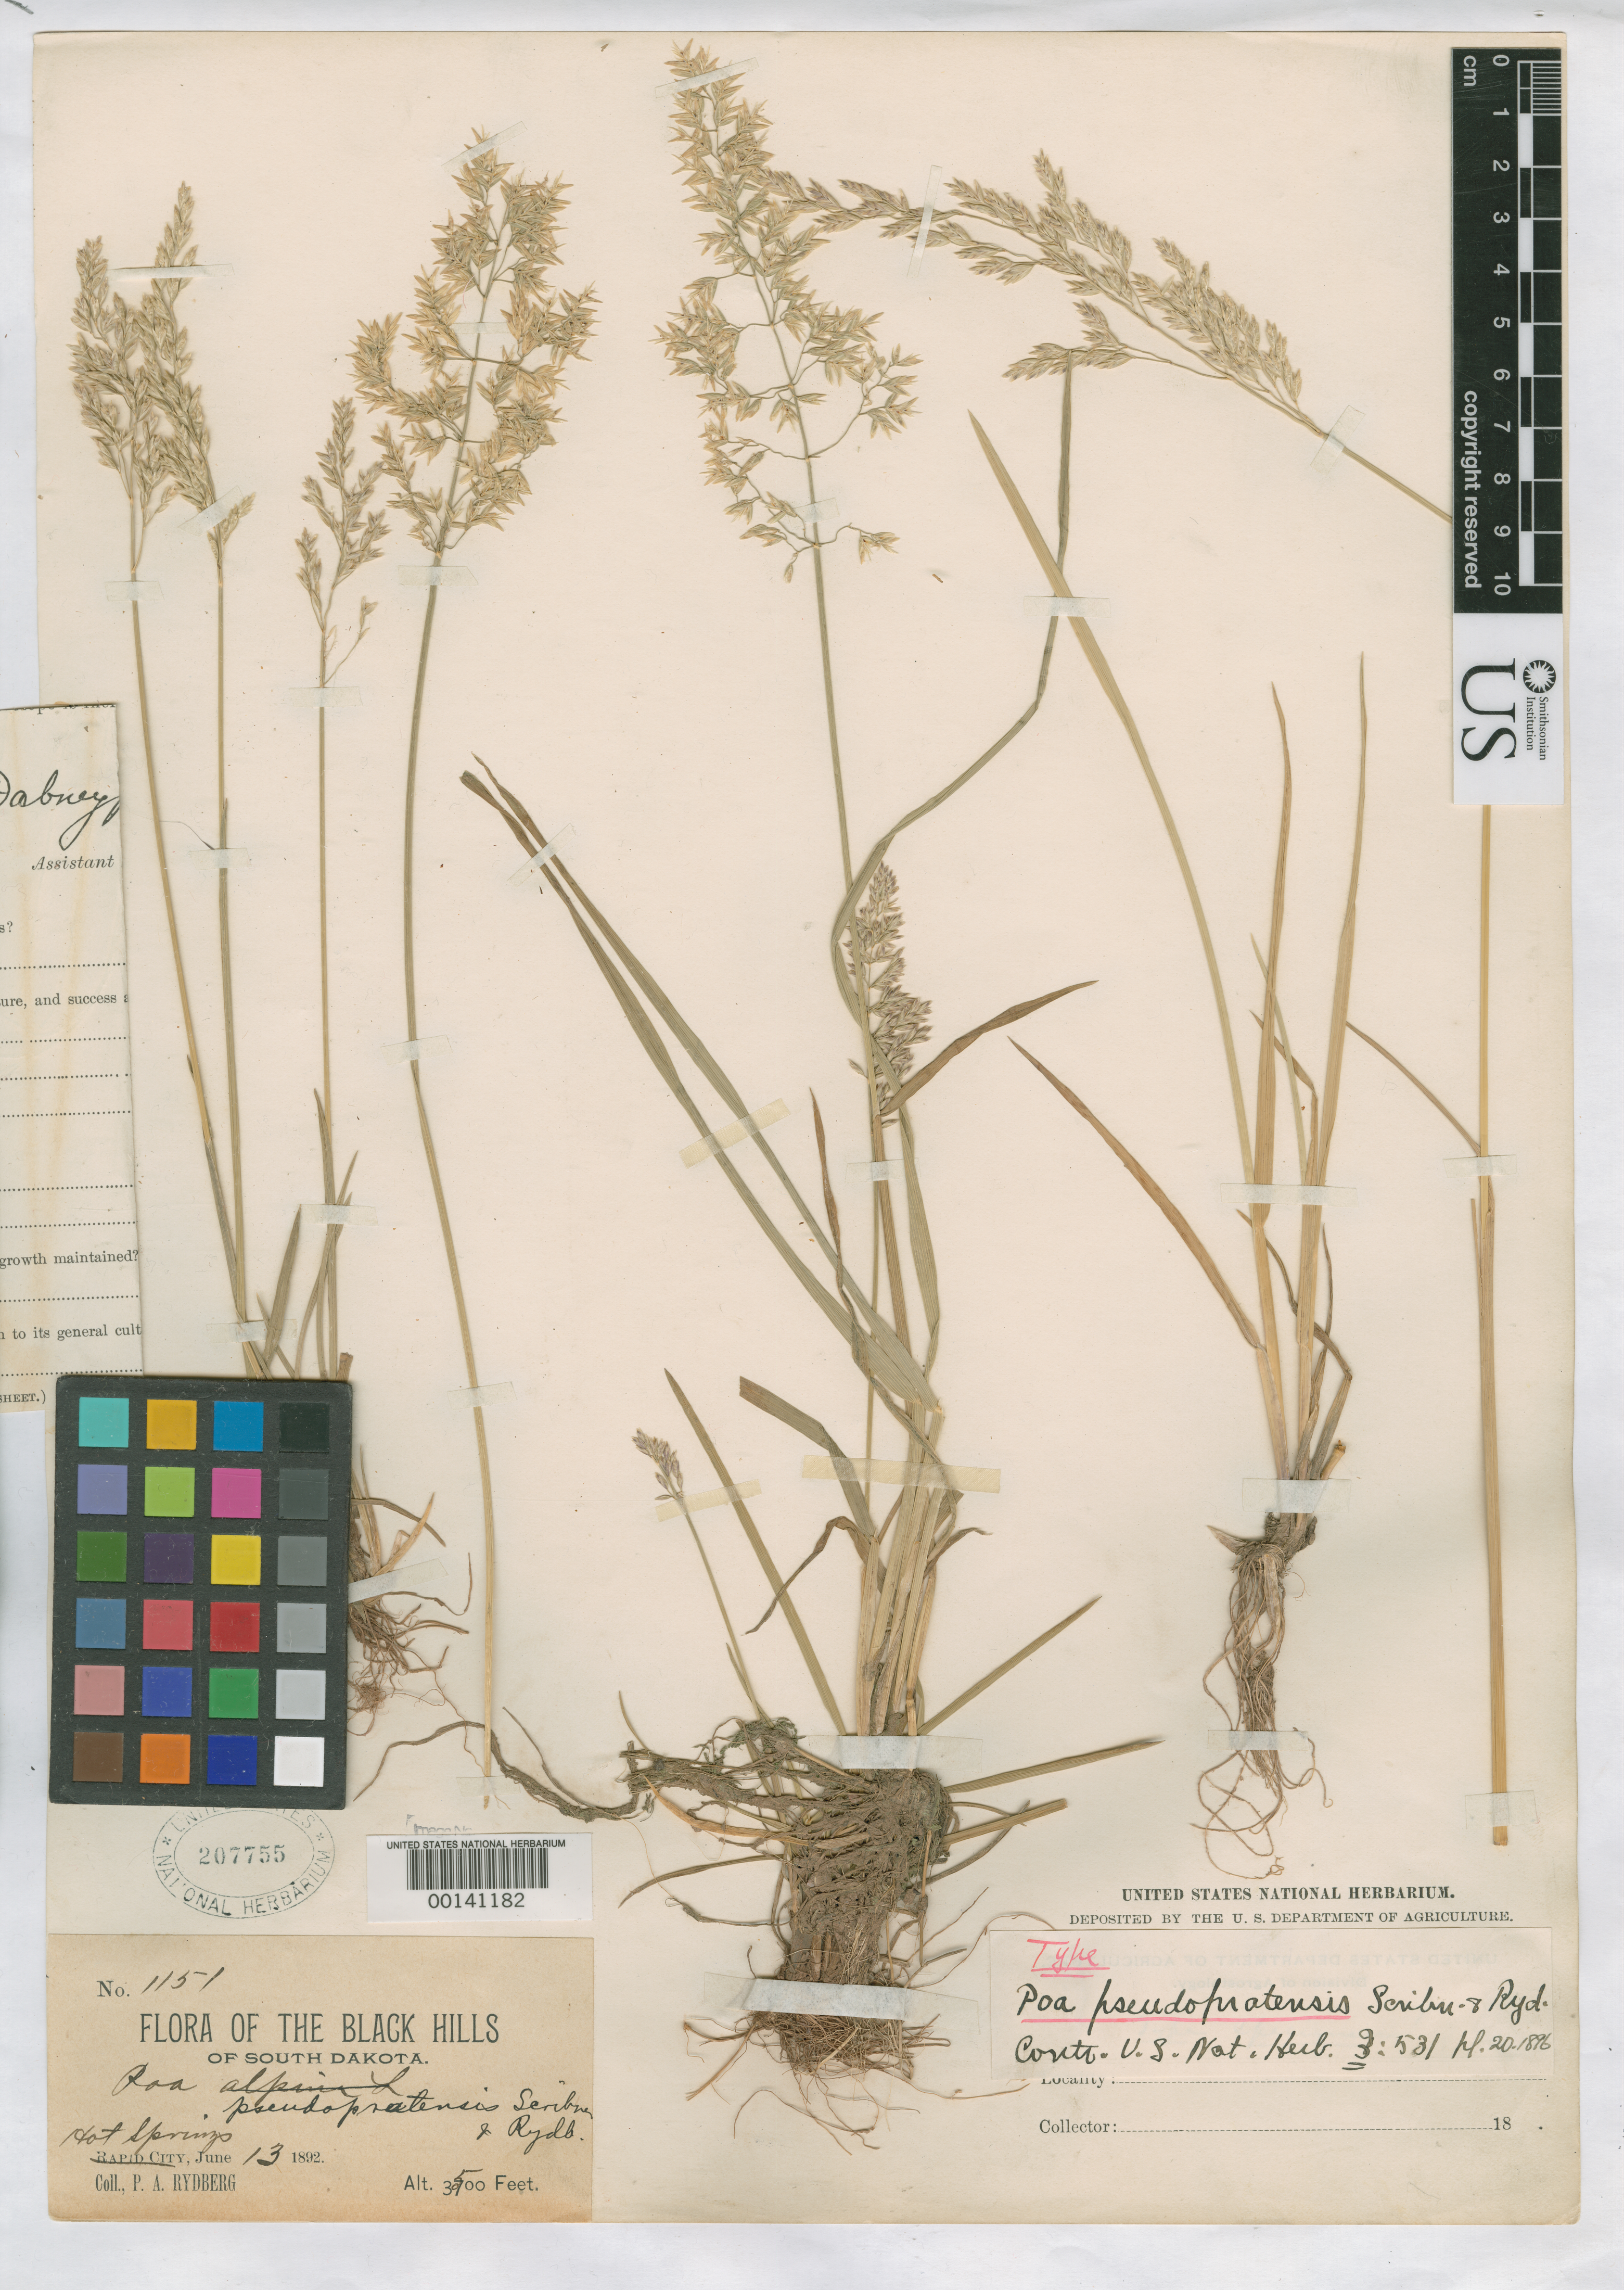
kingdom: Plantae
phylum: Tracheophyta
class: Liliopsida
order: Poales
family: Poaceae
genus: Poa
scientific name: Poa pseudopratensis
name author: Scribn. & Rydb.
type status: Holotype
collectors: P. A. Rydberg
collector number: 1151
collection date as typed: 16 Jul 1892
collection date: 1892-07-16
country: United States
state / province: South Dakota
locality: Hot Springs.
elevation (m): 1067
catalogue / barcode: US 207755